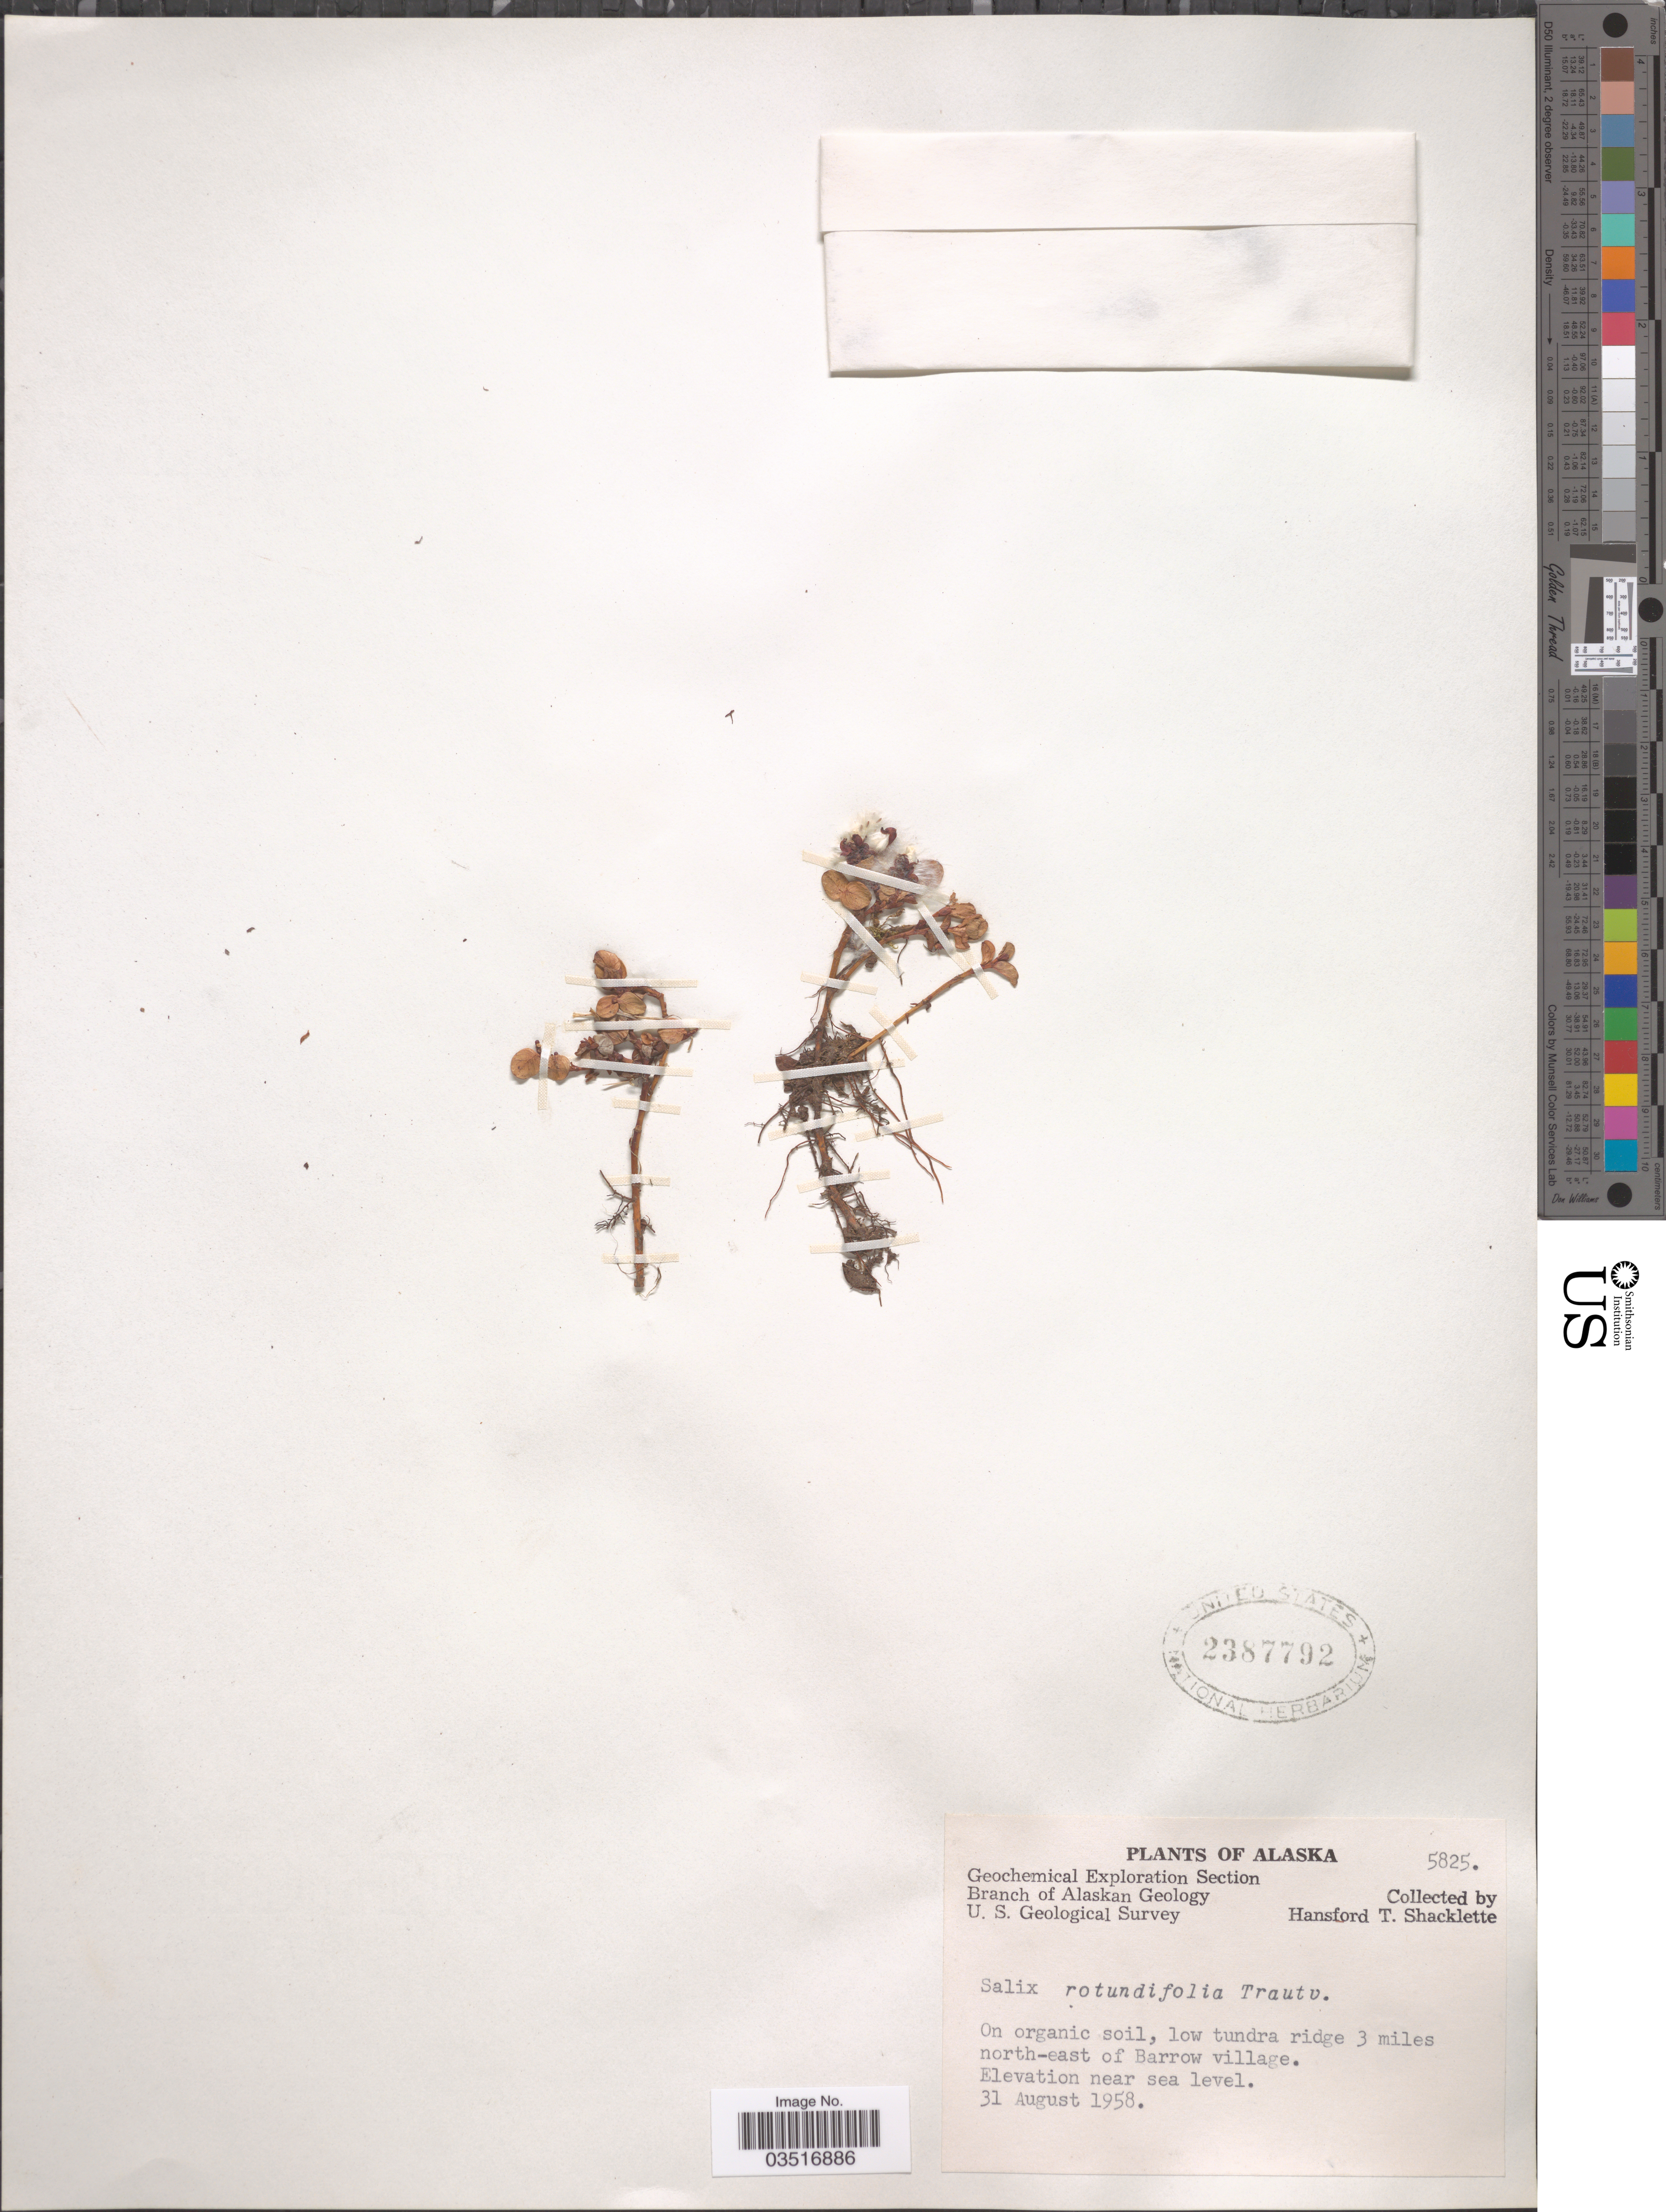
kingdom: Plantae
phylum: Tracheophyta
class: Magnoliopsida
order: Malpighiales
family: Salicaceae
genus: Salix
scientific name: Salix rotundifolia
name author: Trautv.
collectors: H. Shacklette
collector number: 5825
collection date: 1958-08-31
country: United States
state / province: Alaska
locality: Low tundra ridge 3 miles north-east of Barrow village.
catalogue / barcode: US 2387792